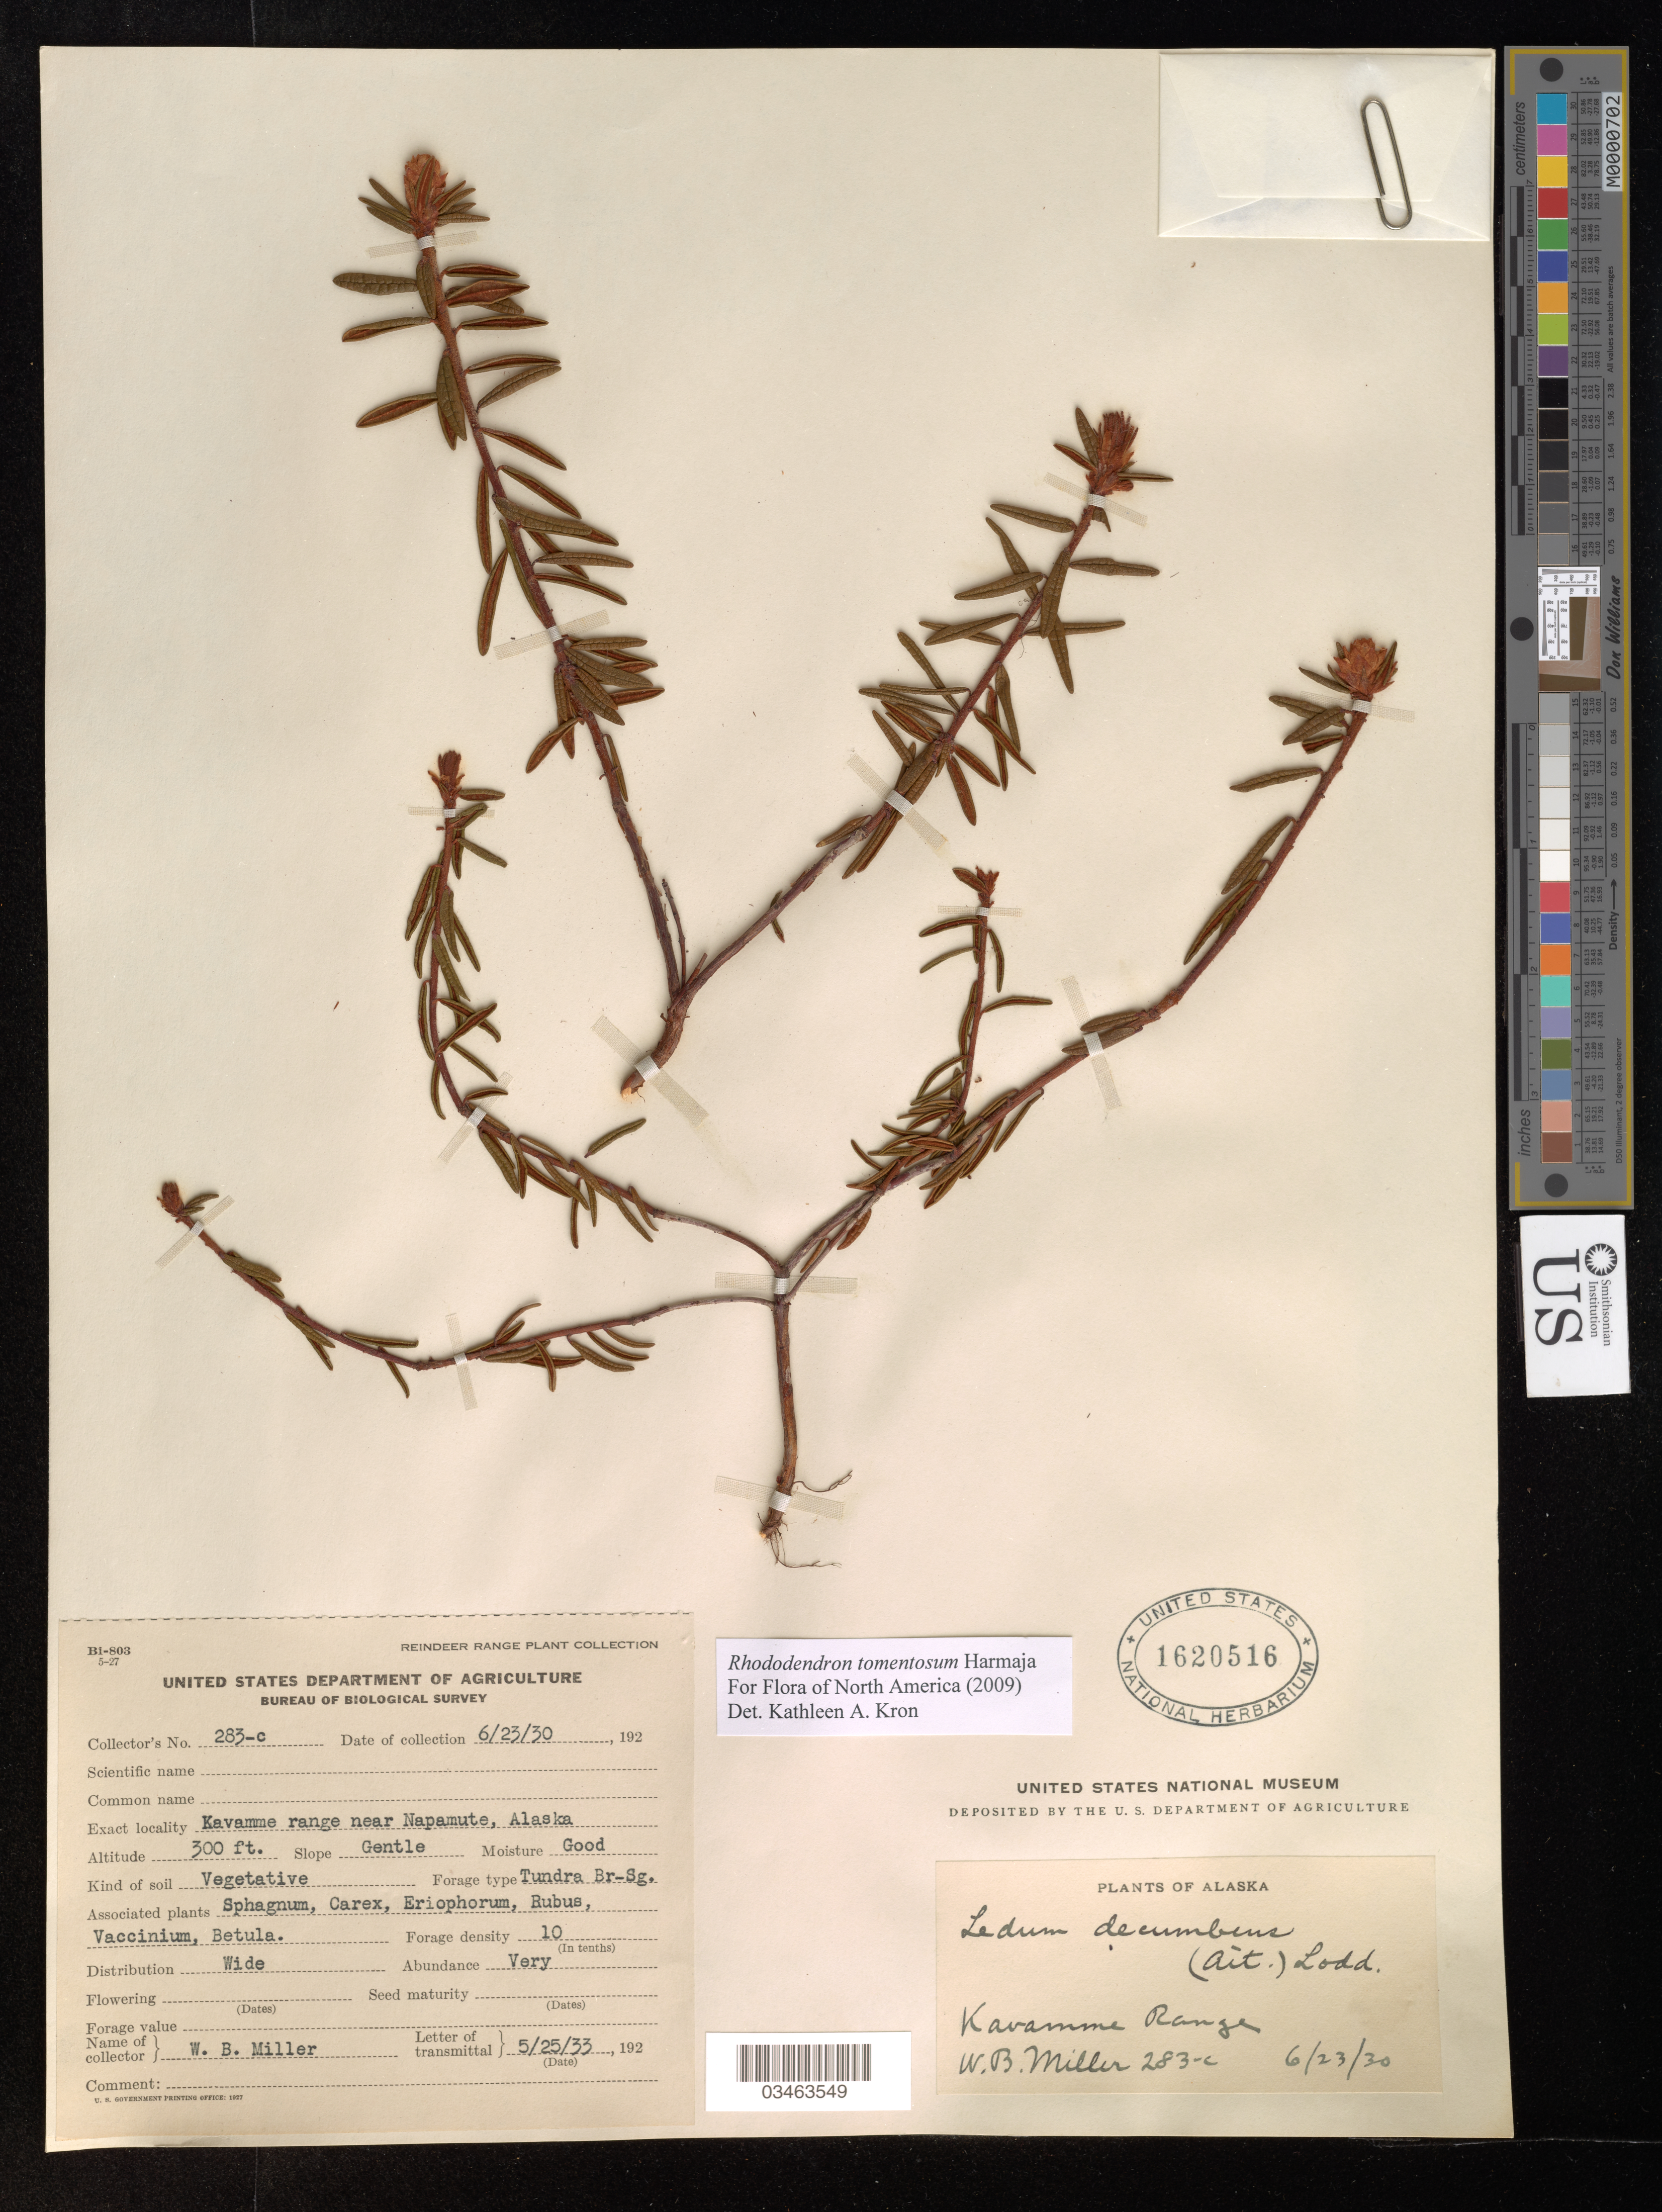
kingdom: Plantae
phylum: Tracheophyta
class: Magnoliopsida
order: Ericales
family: Ericaceae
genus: Rhododendron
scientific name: Rhododendron tomentosum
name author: Harmaja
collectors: W. Miller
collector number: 283-c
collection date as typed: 23 6 30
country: United States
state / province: Alaska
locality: Kavamme range near Napamute.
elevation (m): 91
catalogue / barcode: US 1620516